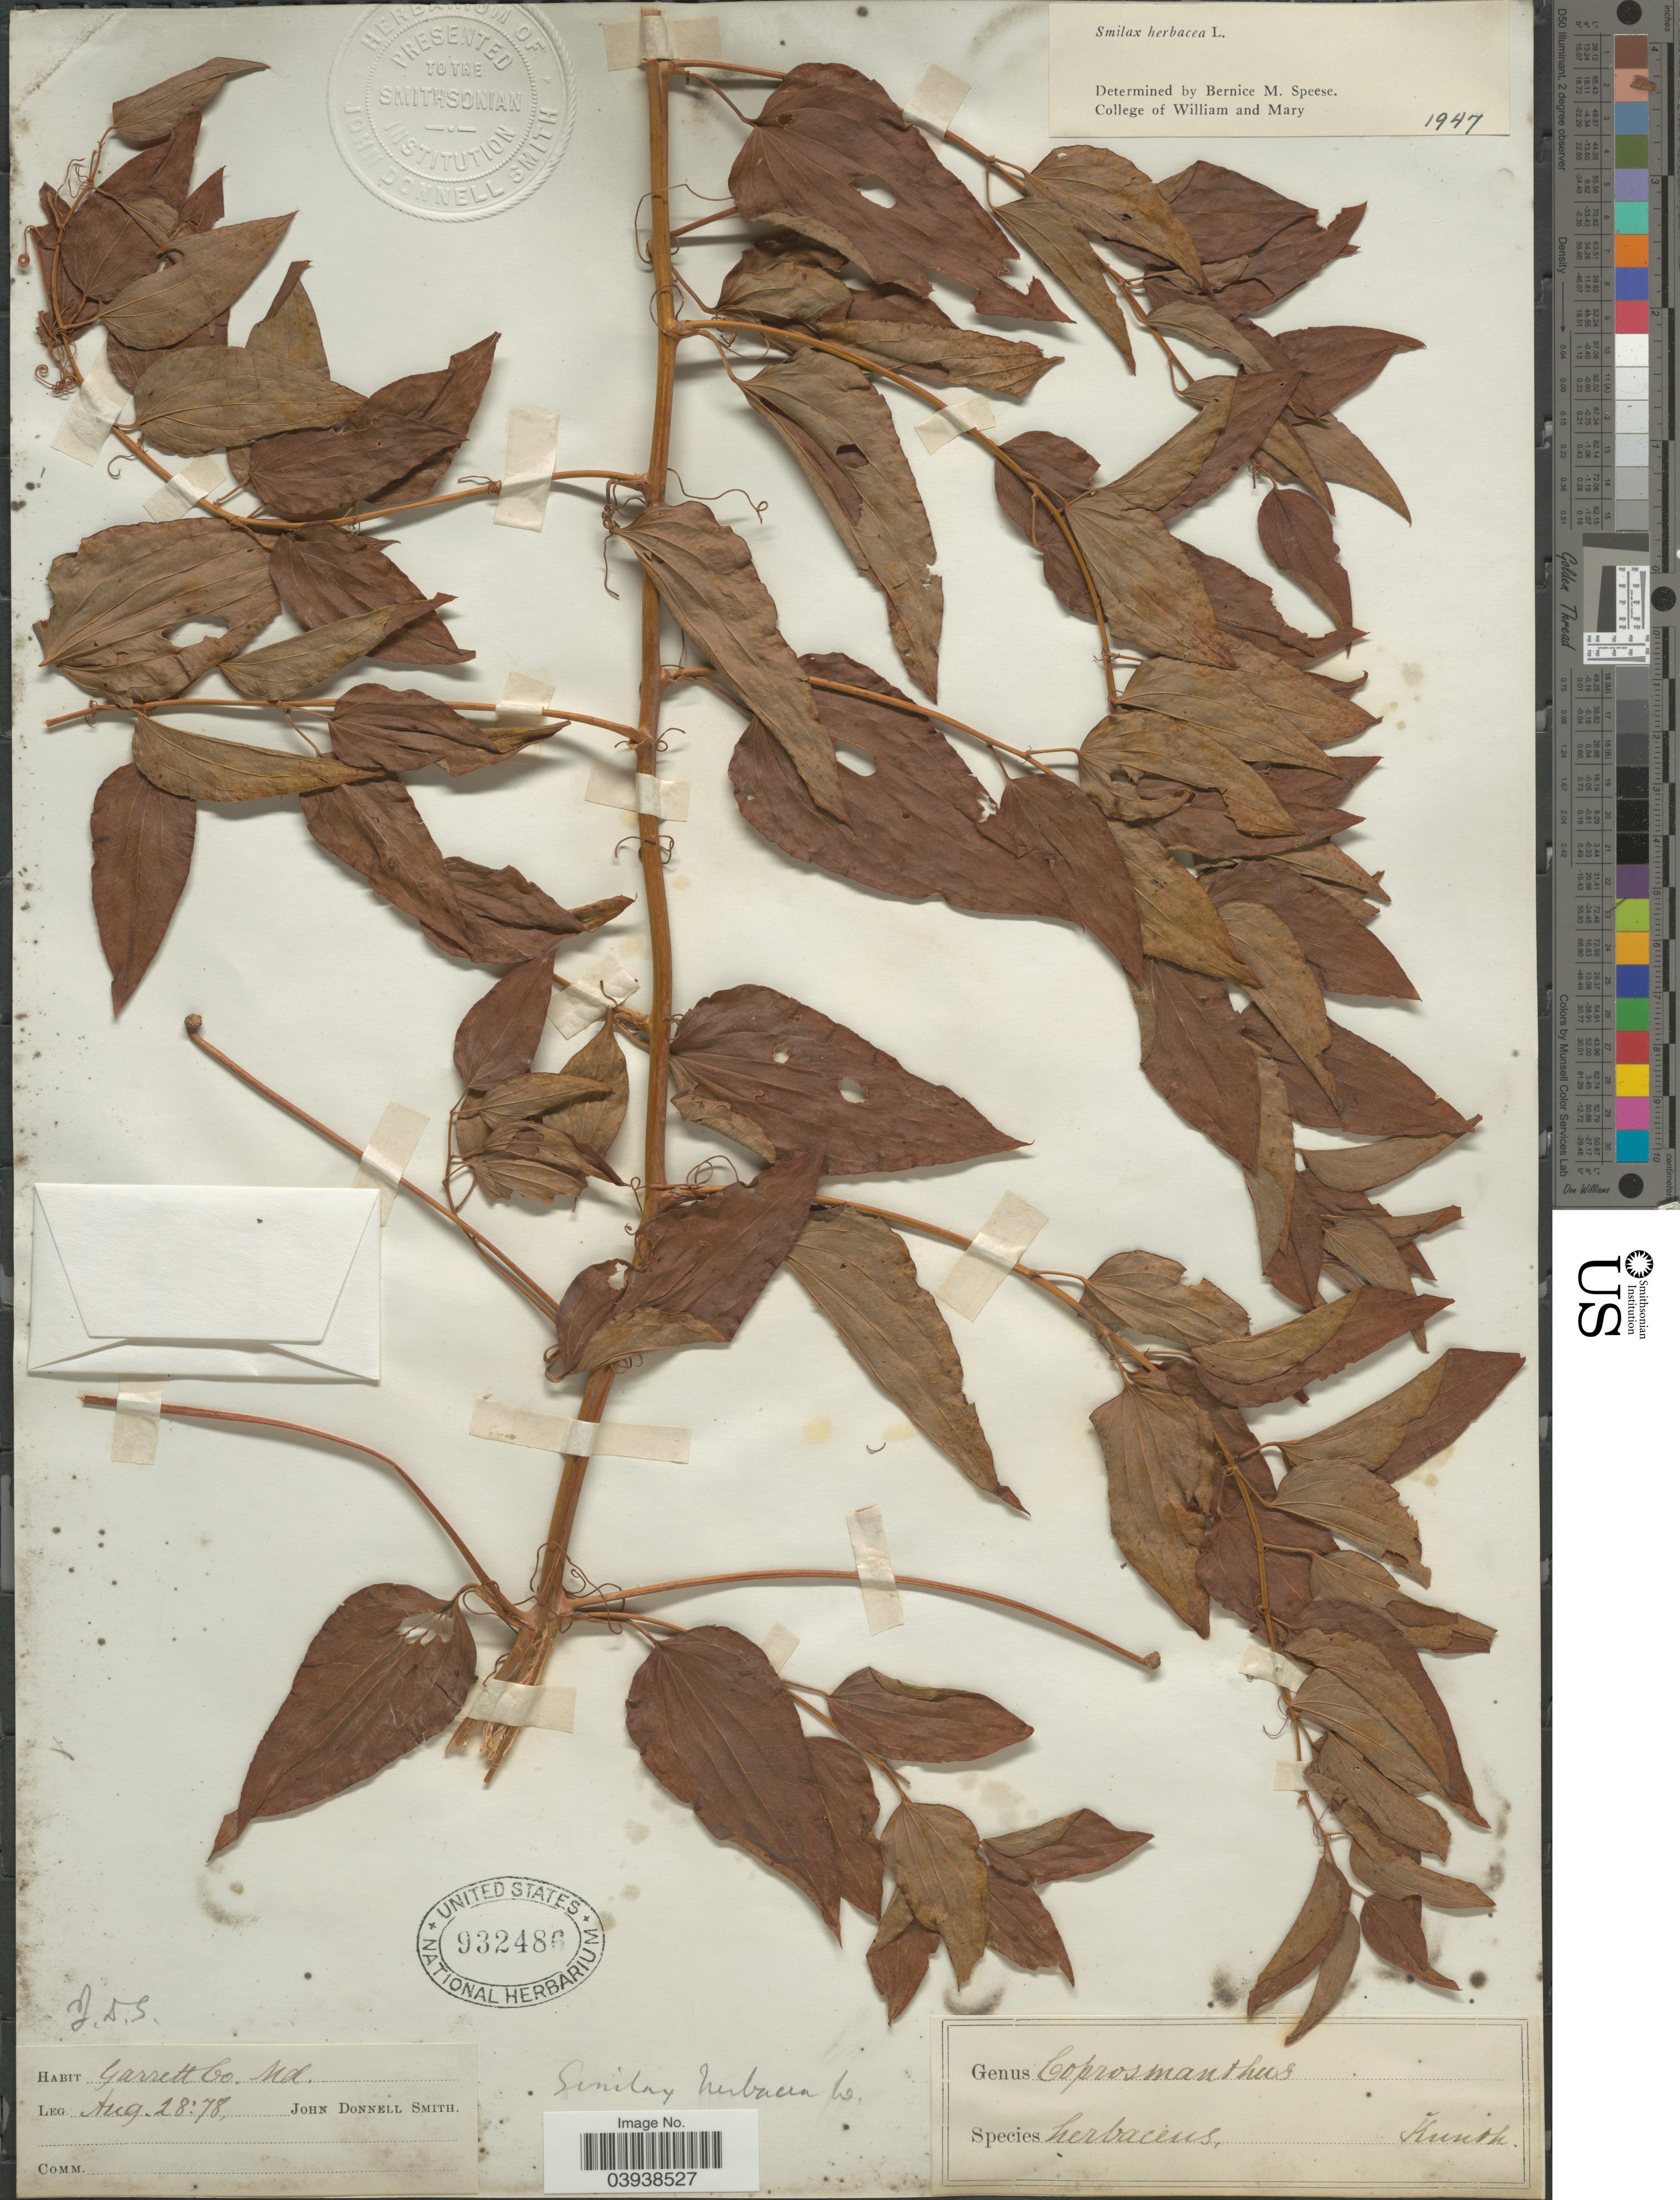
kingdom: Plantae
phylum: Tracheophyta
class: Liliopsida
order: Liliales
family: Smilacaceae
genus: Smilax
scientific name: Smilax herbacea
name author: L.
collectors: J. Donnell Smith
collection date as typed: Transcribed d/m/y: 28/8/78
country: United States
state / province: Maryland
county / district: Garrett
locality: Garrett Co.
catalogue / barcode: US 932486